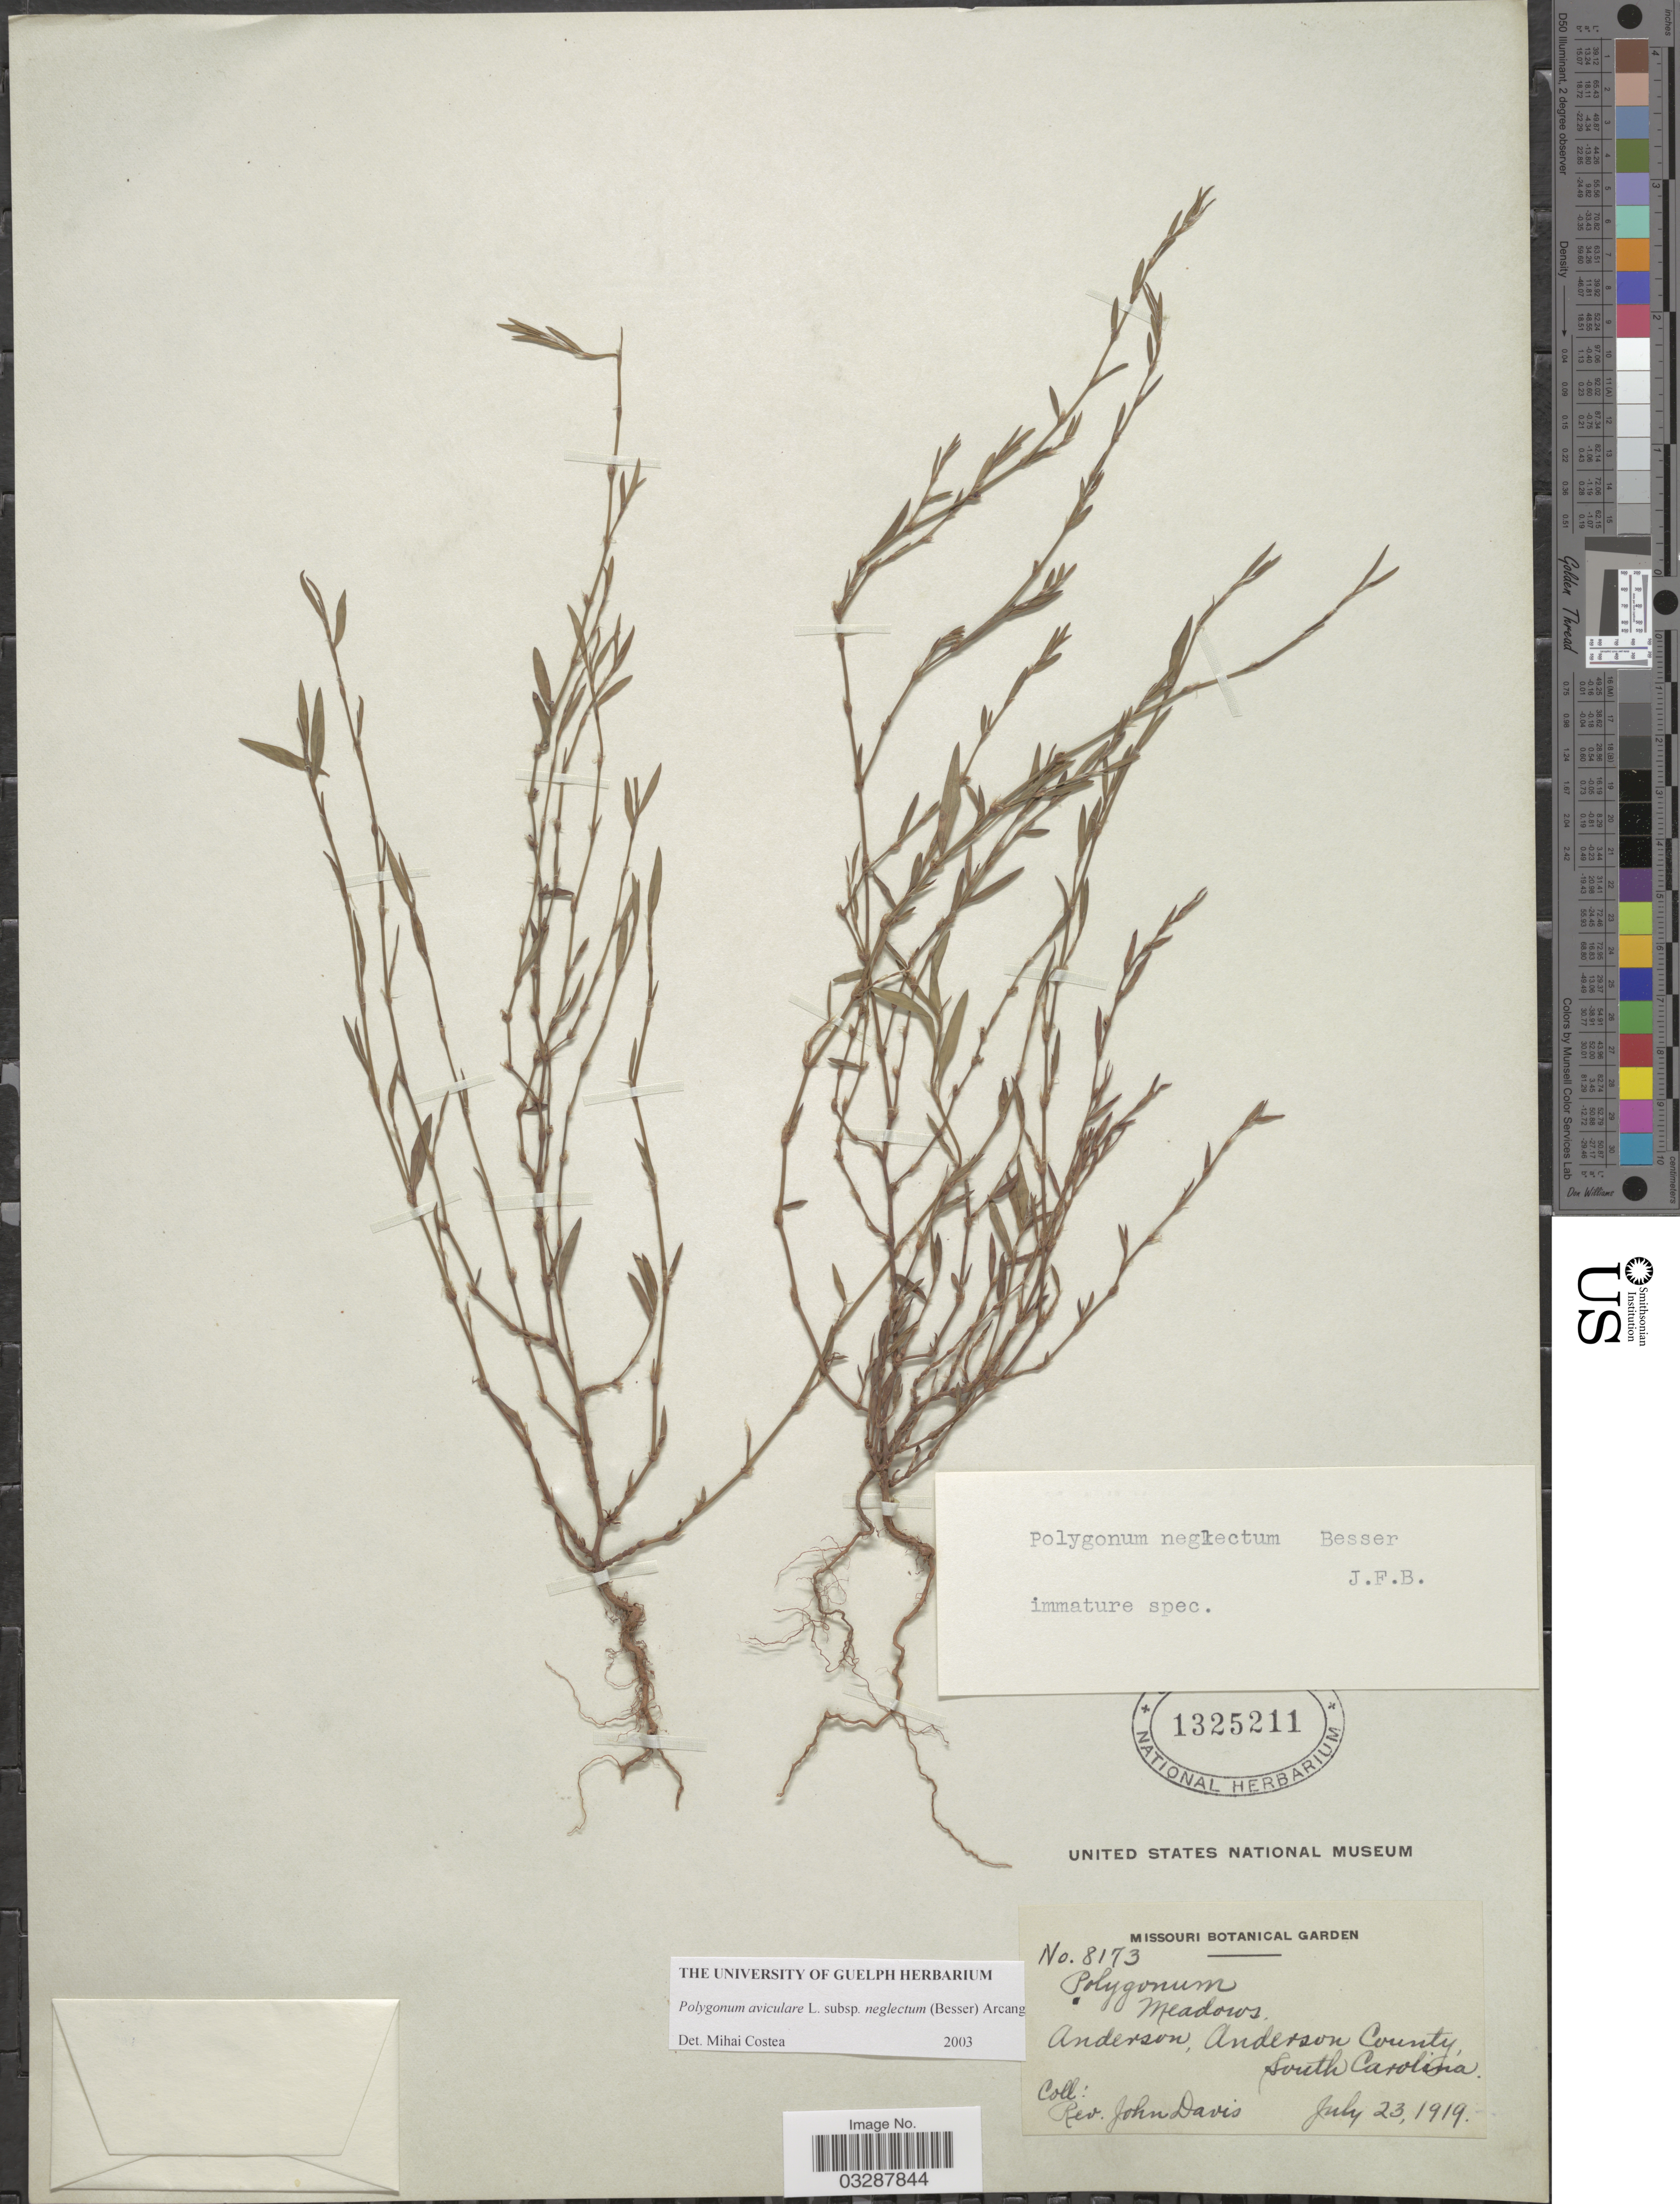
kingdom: Plantae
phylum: Tracheophyta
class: Magnoliopsida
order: Caryophyllales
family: Polygonaceae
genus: Polygonum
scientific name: Polygonum aviculare subsp. neglectum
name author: (Besser) Arcang.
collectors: J. Davis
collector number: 8173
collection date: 1919-07-23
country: United States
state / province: South Carolina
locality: Anderson, Anderson County.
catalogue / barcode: US 1325211